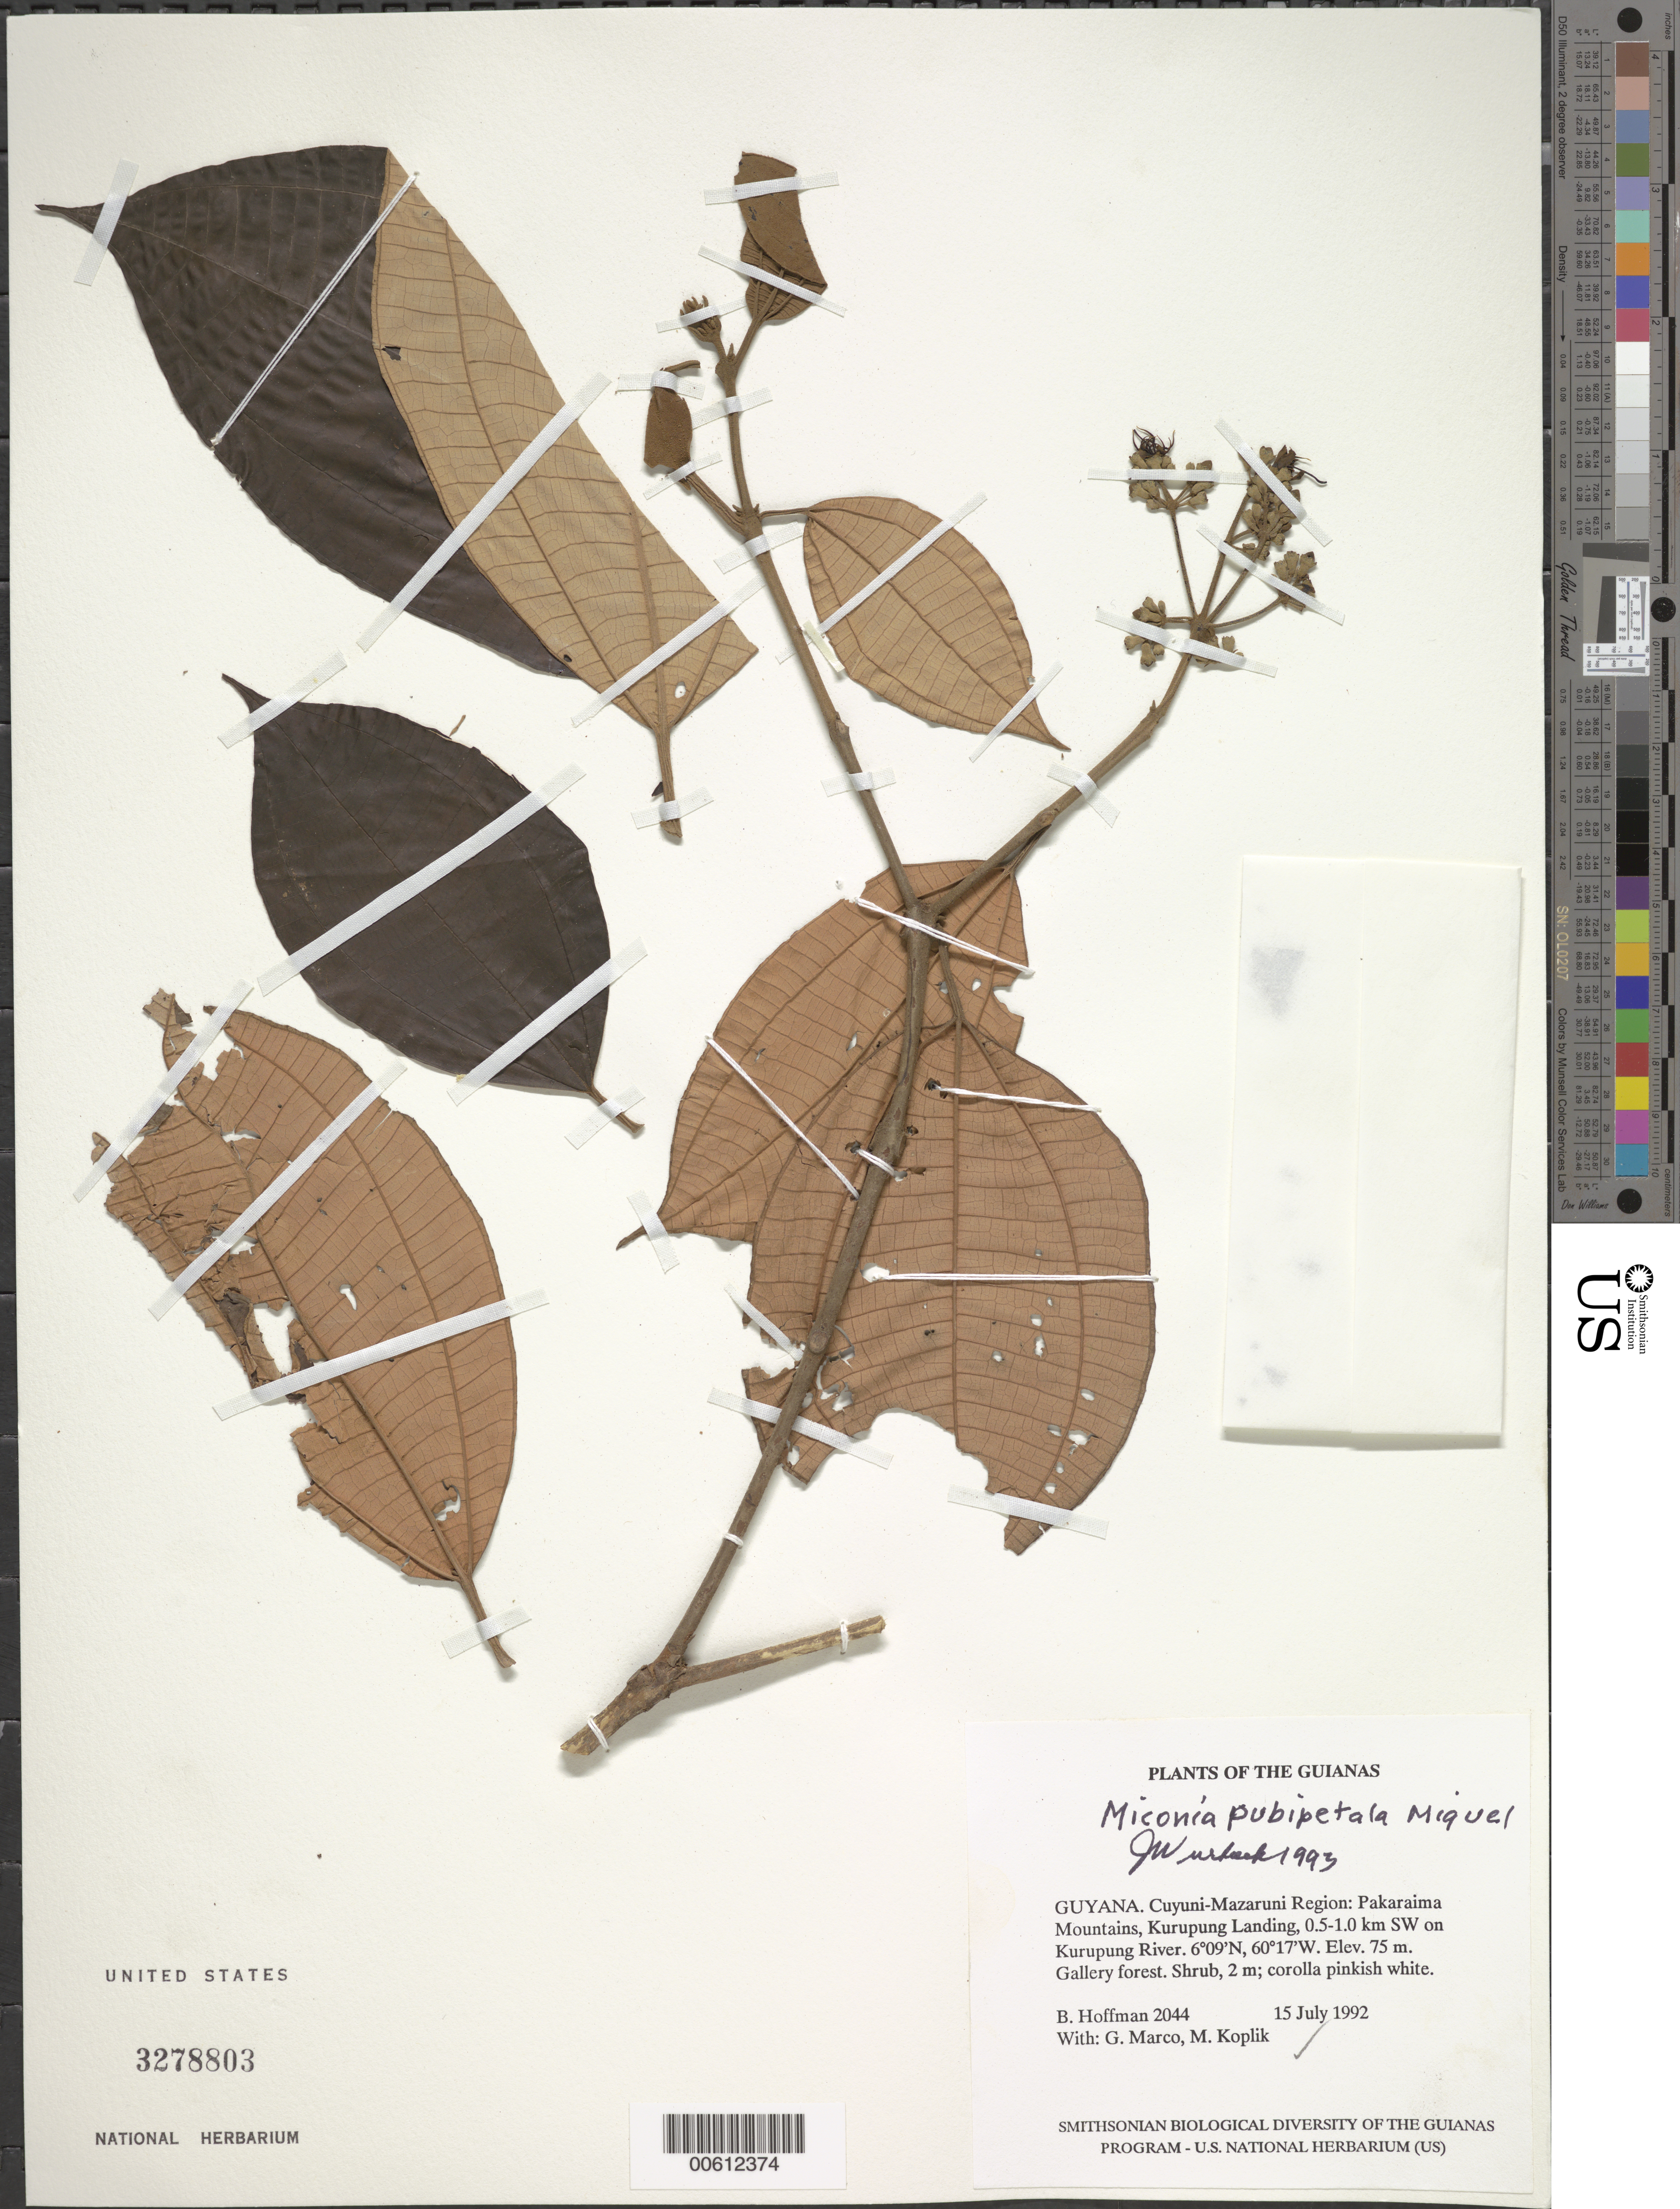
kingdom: Plantae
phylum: Tracheophyta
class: Magnoliopsida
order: Myrtales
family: Melastomataceae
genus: Miconia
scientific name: Miconia pubipetala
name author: Miq.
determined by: Wurdack, John J., (US), US (UNITED STATES)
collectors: B. Hoffman, G. Marco & M. Koplik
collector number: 2044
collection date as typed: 15 July 1992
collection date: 1992-07-15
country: Guyana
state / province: Cuyuni-Mazaruni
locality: Pakaraima Mountains, Kurupung Landing, 0.5-1.0 km SW on Kurupung River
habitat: Gallery forest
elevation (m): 75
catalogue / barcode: US 3278803